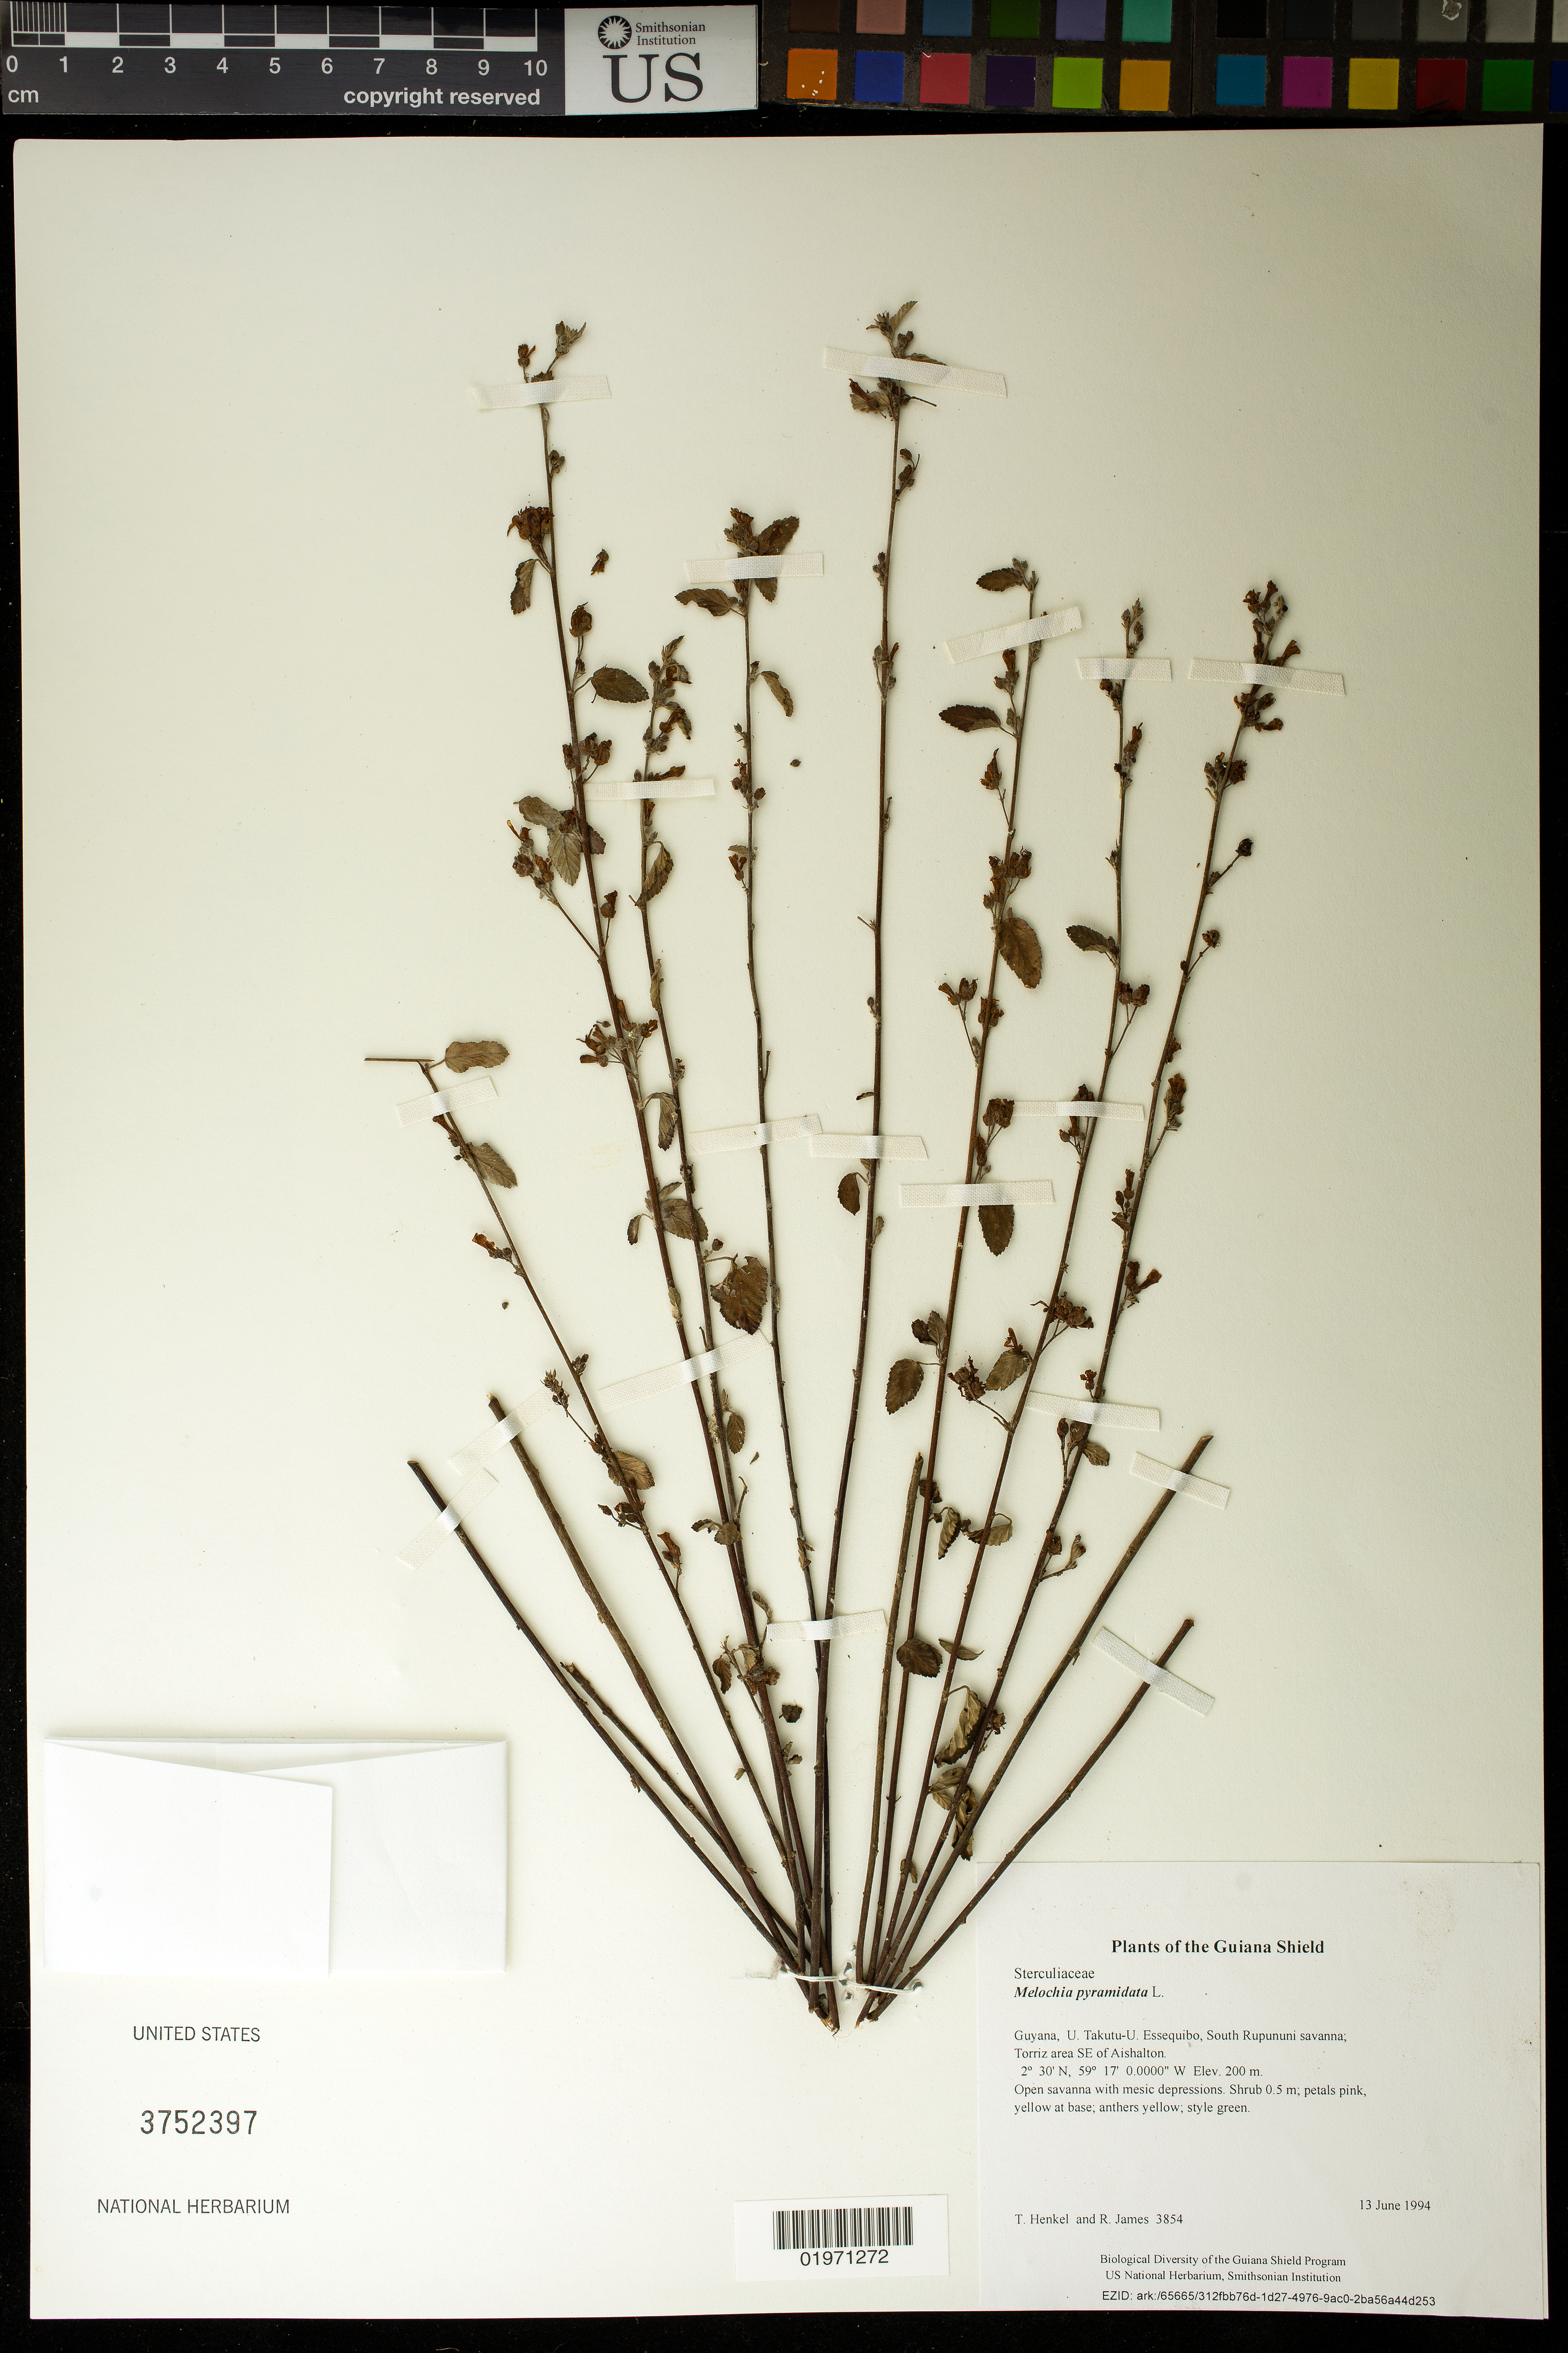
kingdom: Plantae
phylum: Tracheophyta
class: Magnoliopsida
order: Malvales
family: Malvaceae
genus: Melochia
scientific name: Melochia arenosa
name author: Benth.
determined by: Dorr, L. J., (BOT), Smithsonian Institution - National Museum of Natural History (UNITED STATES)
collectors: T. Henkel & R. James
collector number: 3854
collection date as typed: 13 June 1994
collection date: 1994-06-13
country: Guyana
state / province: U. Takutu-U. Essequibo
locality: South Rupununi savanna; Torriz area SE of Aishalton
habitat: Open savanna with mesic depressions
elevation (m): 200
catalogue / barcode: US 3752397